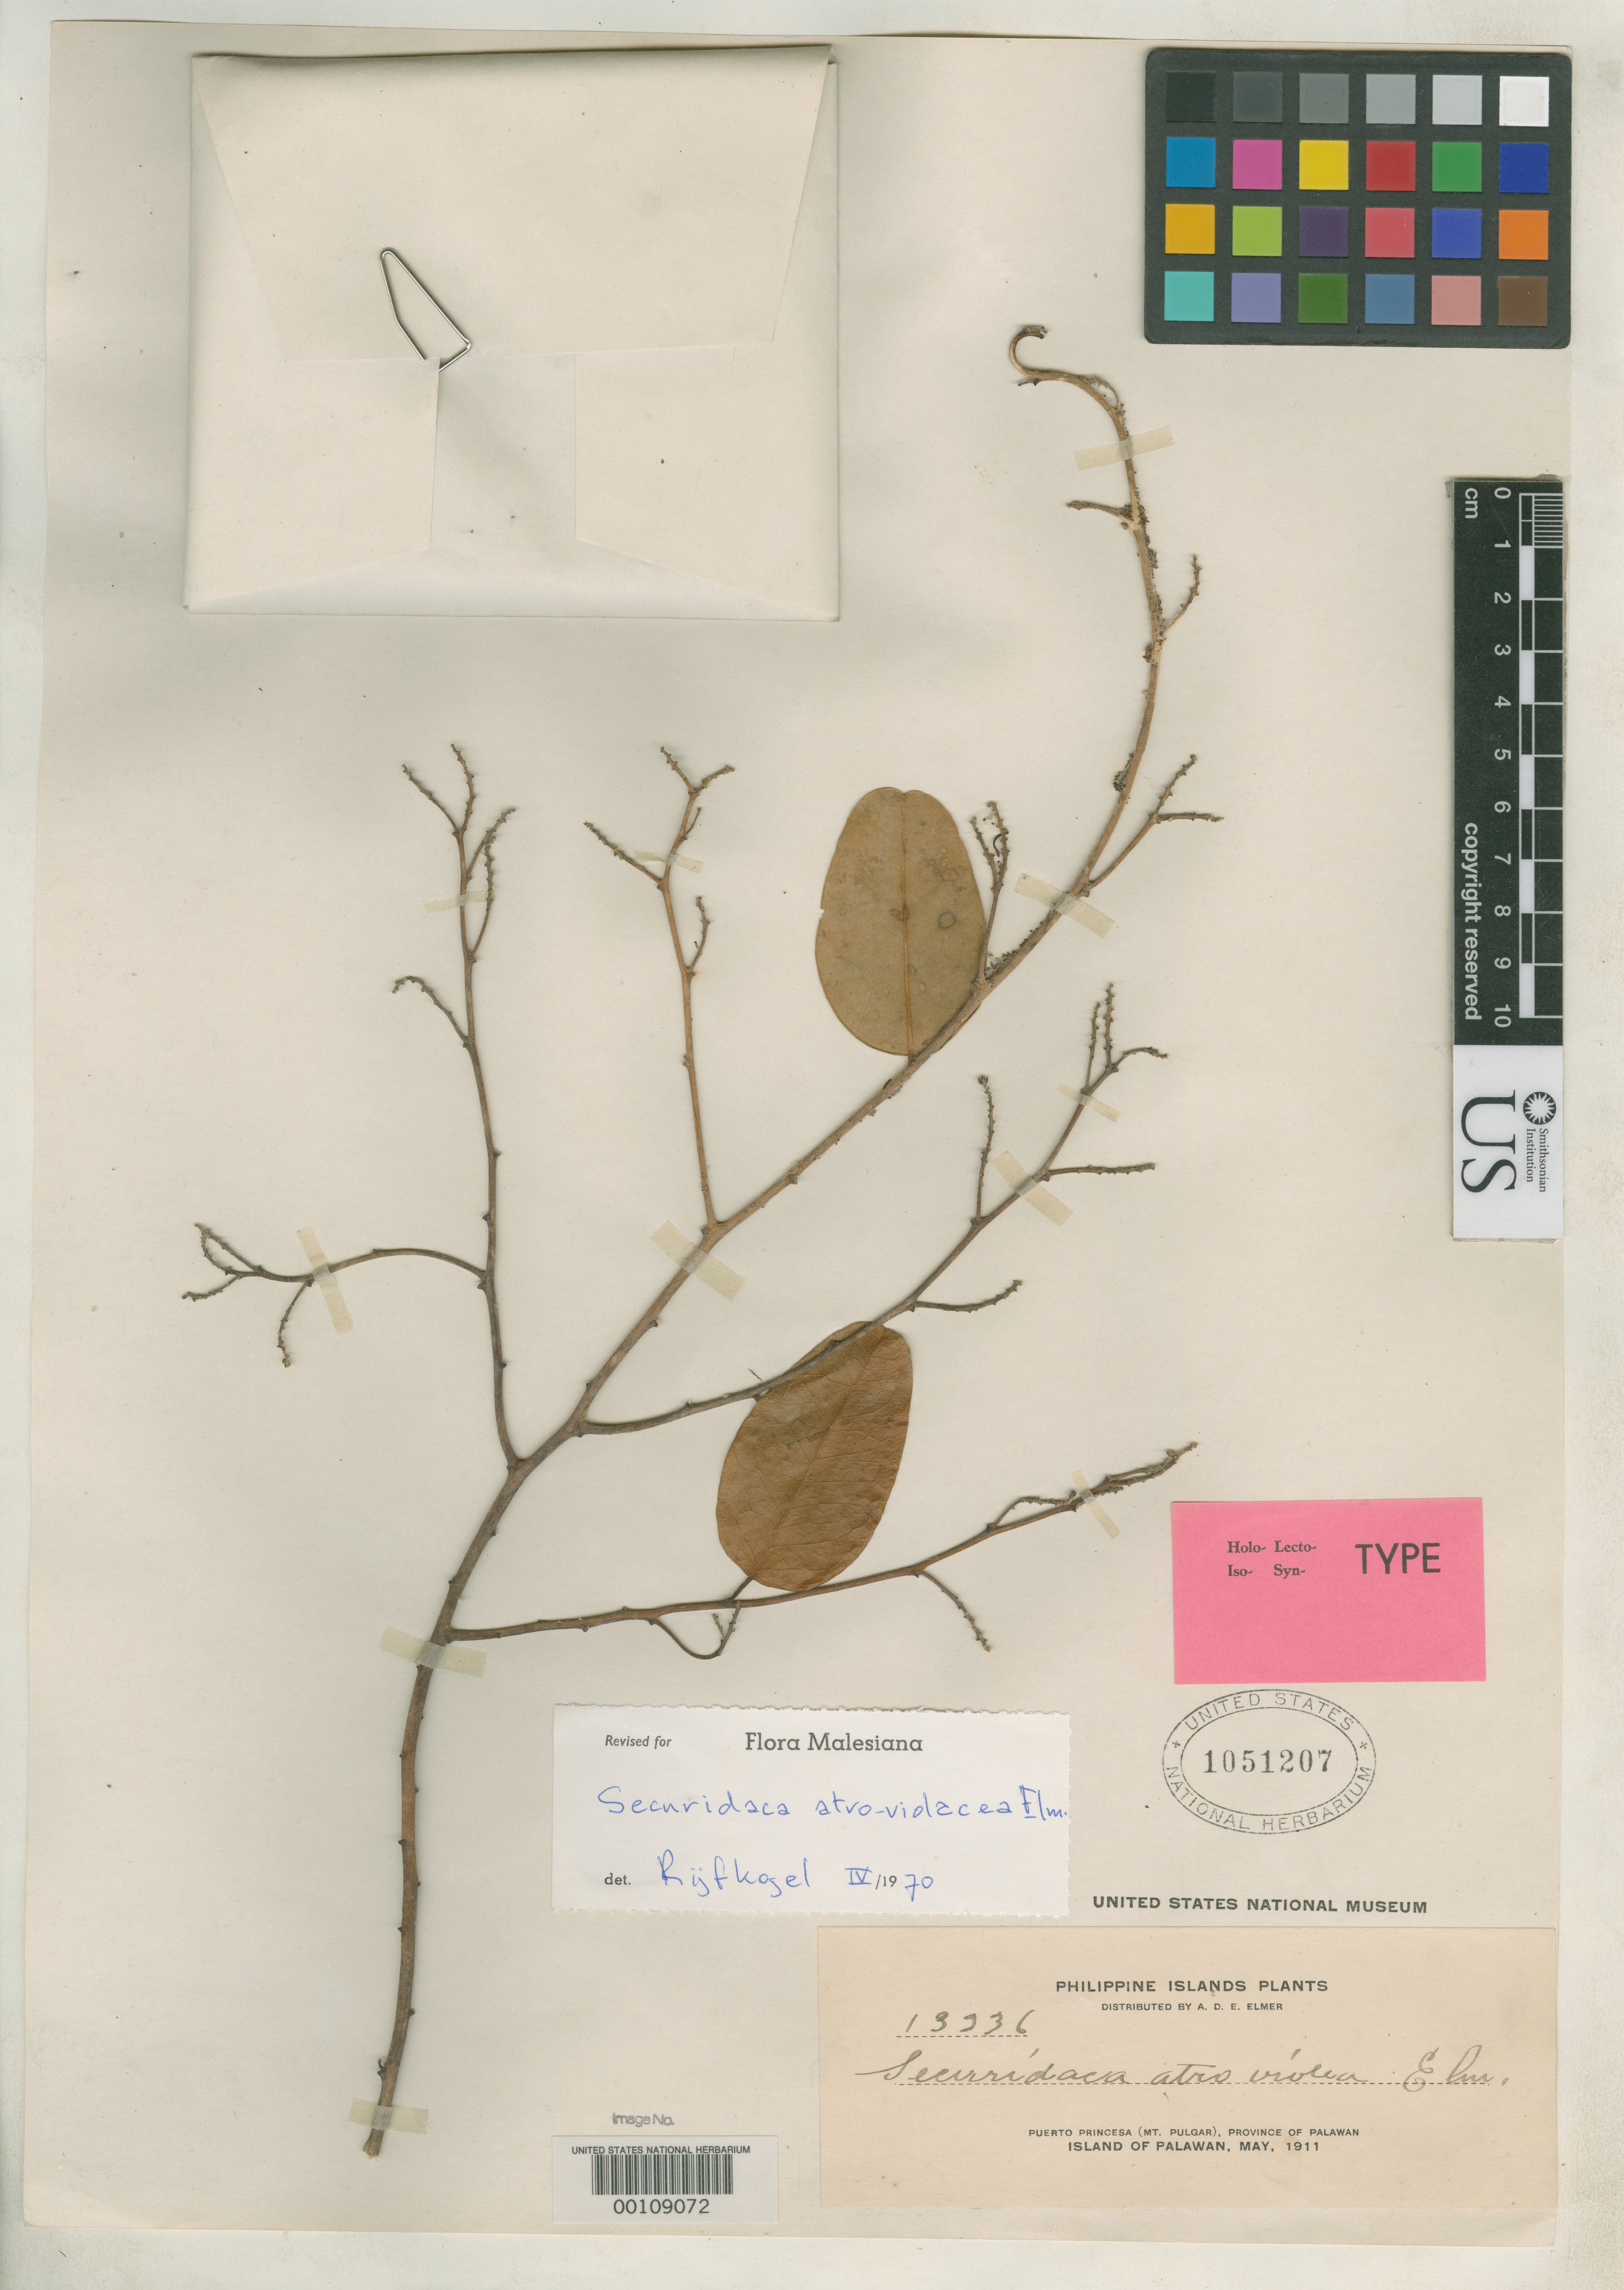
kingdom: Plantae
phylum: Tracheophyta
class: Magnoliopsida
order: Fabales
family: Polygalaceae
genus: Securidaca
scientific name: Securidaca atro-violacea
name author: Elmer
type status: Isosyntype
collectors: A. D. E. Elmer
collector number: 13236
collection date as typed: May 1911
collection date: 1911-05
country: Philippines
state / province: Mimaropa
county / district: Palawan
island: Palawan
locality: Puerto Princesa (Mt. Pulgar), province of Palawan, Island of Palawan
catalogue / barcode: US 1051207